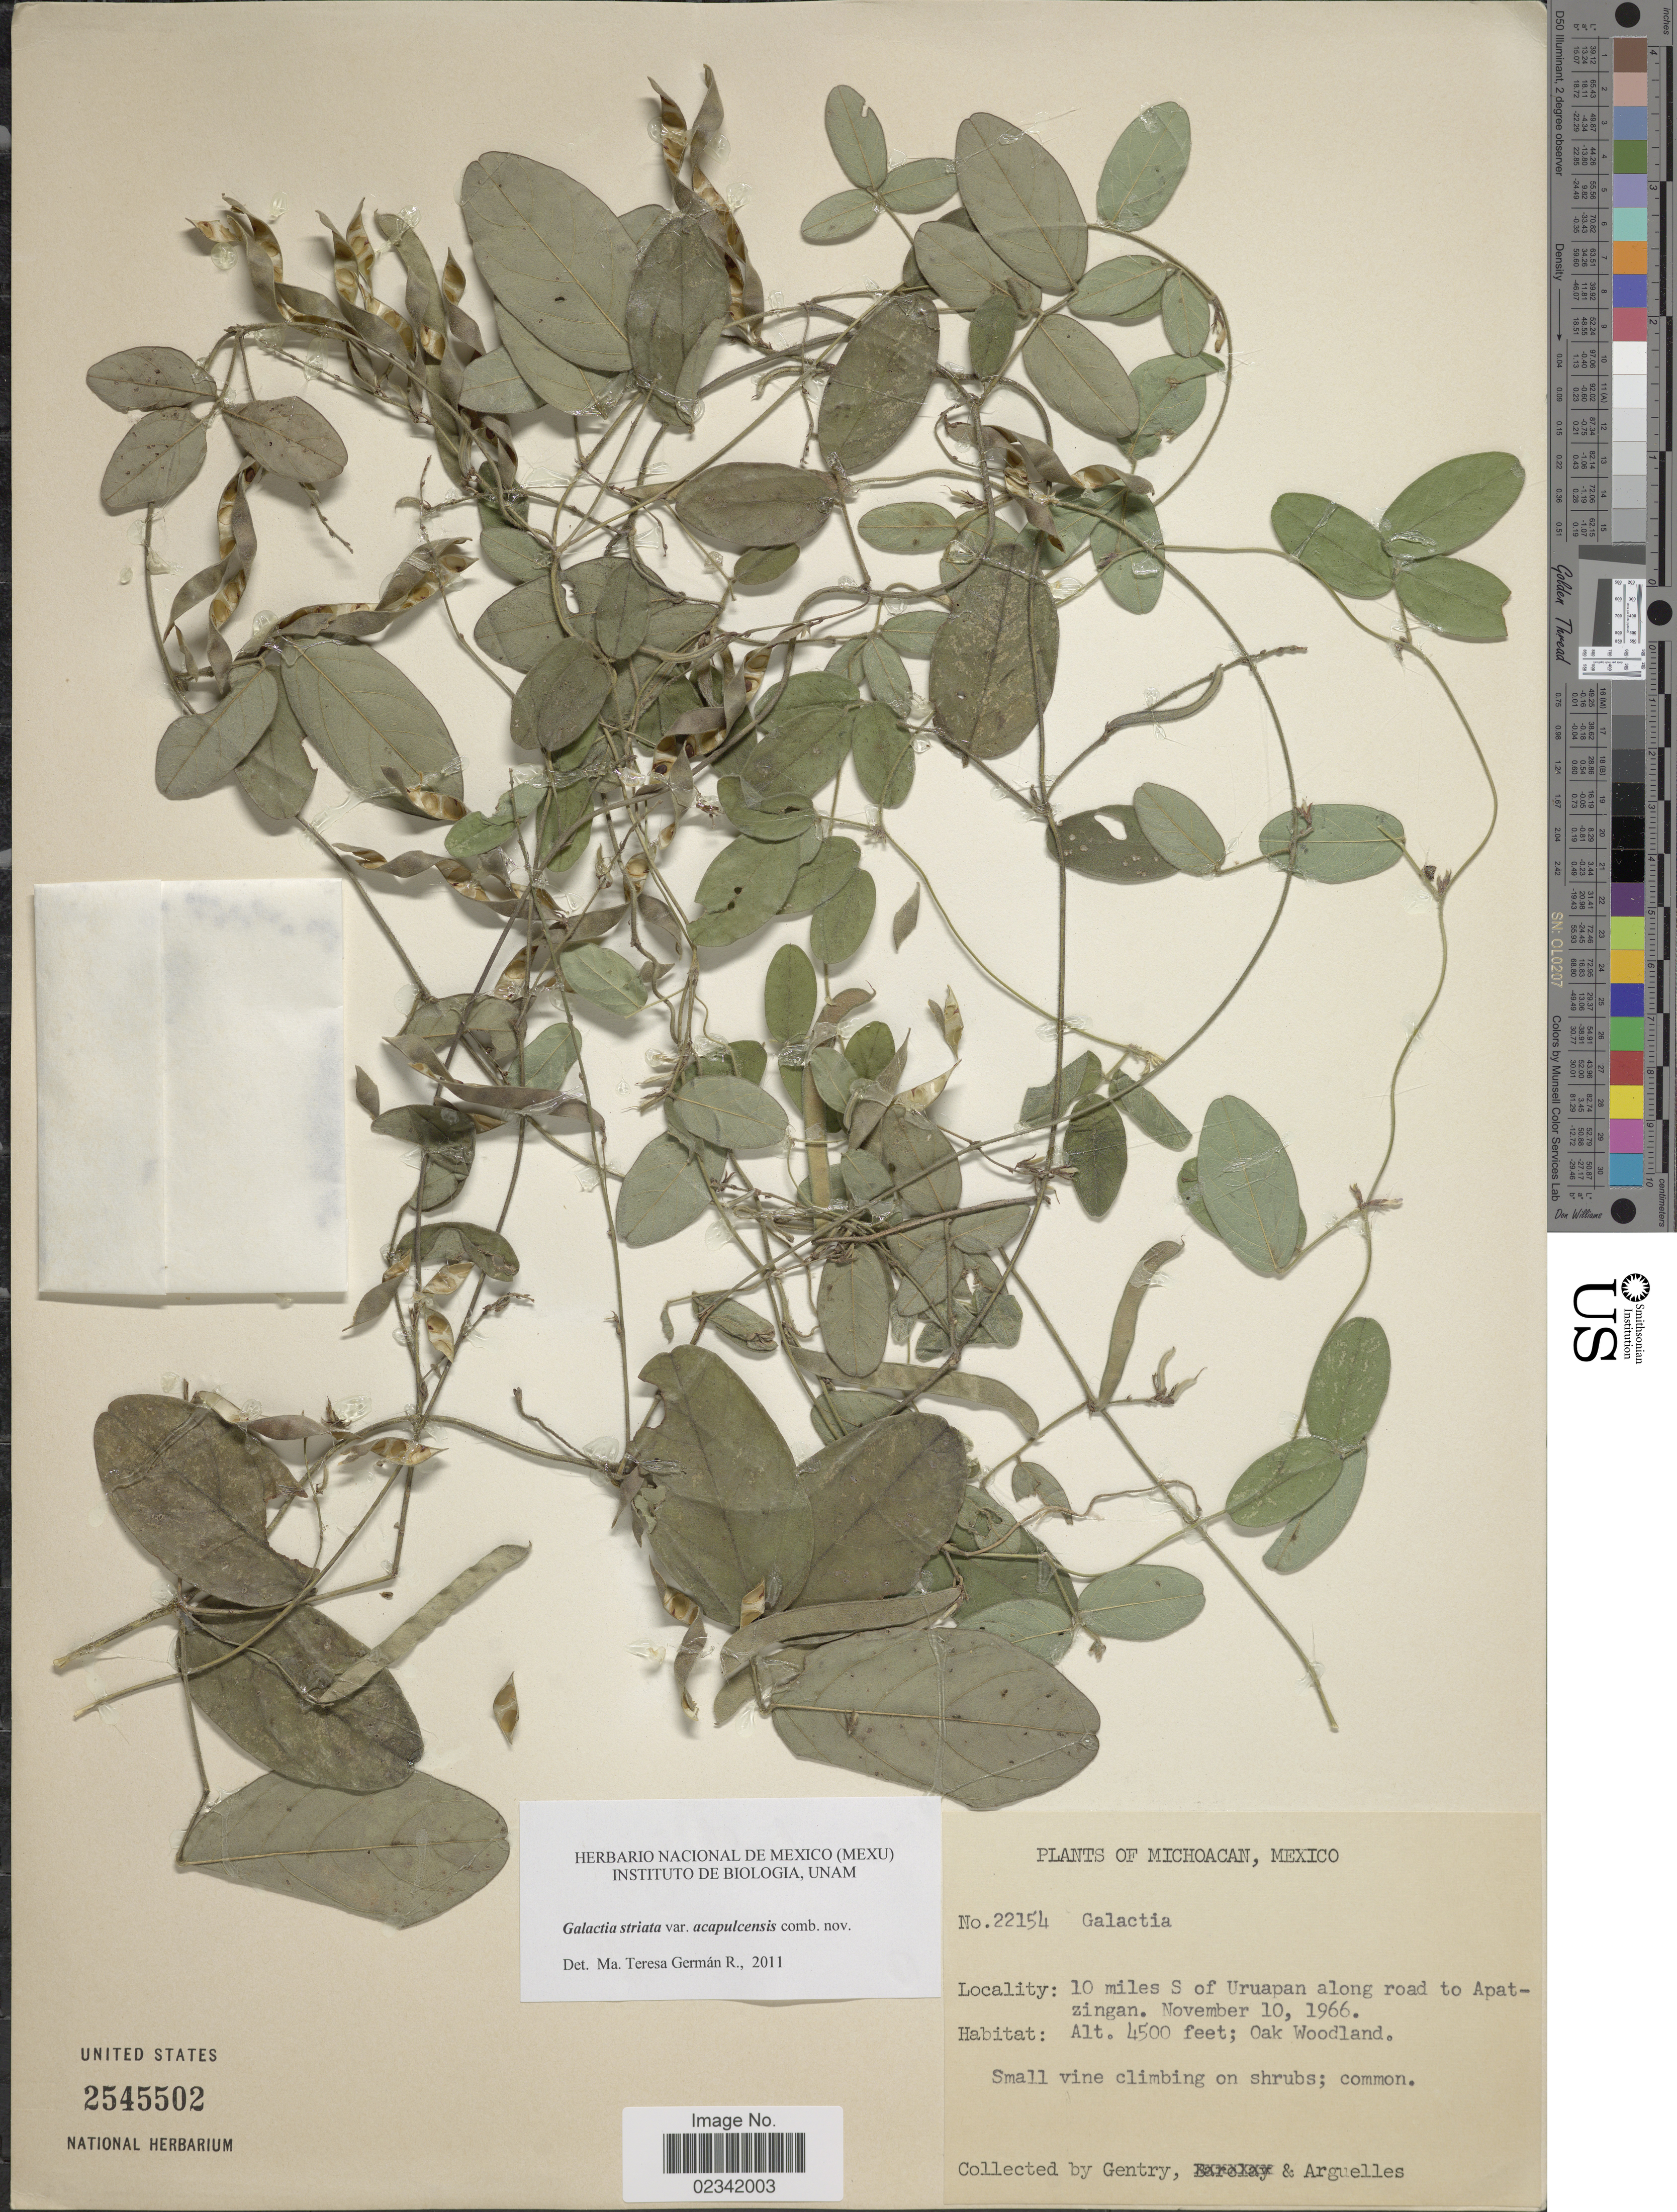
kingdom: Plantae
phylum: Tracheophyta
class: Magnoliopsida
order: Fabales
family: Fabaceae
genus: Galactia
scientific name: Galactia acapulcensis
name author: Rose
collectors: Gentry, -- & Arguelles, --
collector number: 22154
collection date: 1966-11-10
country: Mexico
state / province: Michoacán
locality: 10 miles S of Uruapan along road to Apatzingan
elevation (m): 1372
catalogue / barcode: US 2545502